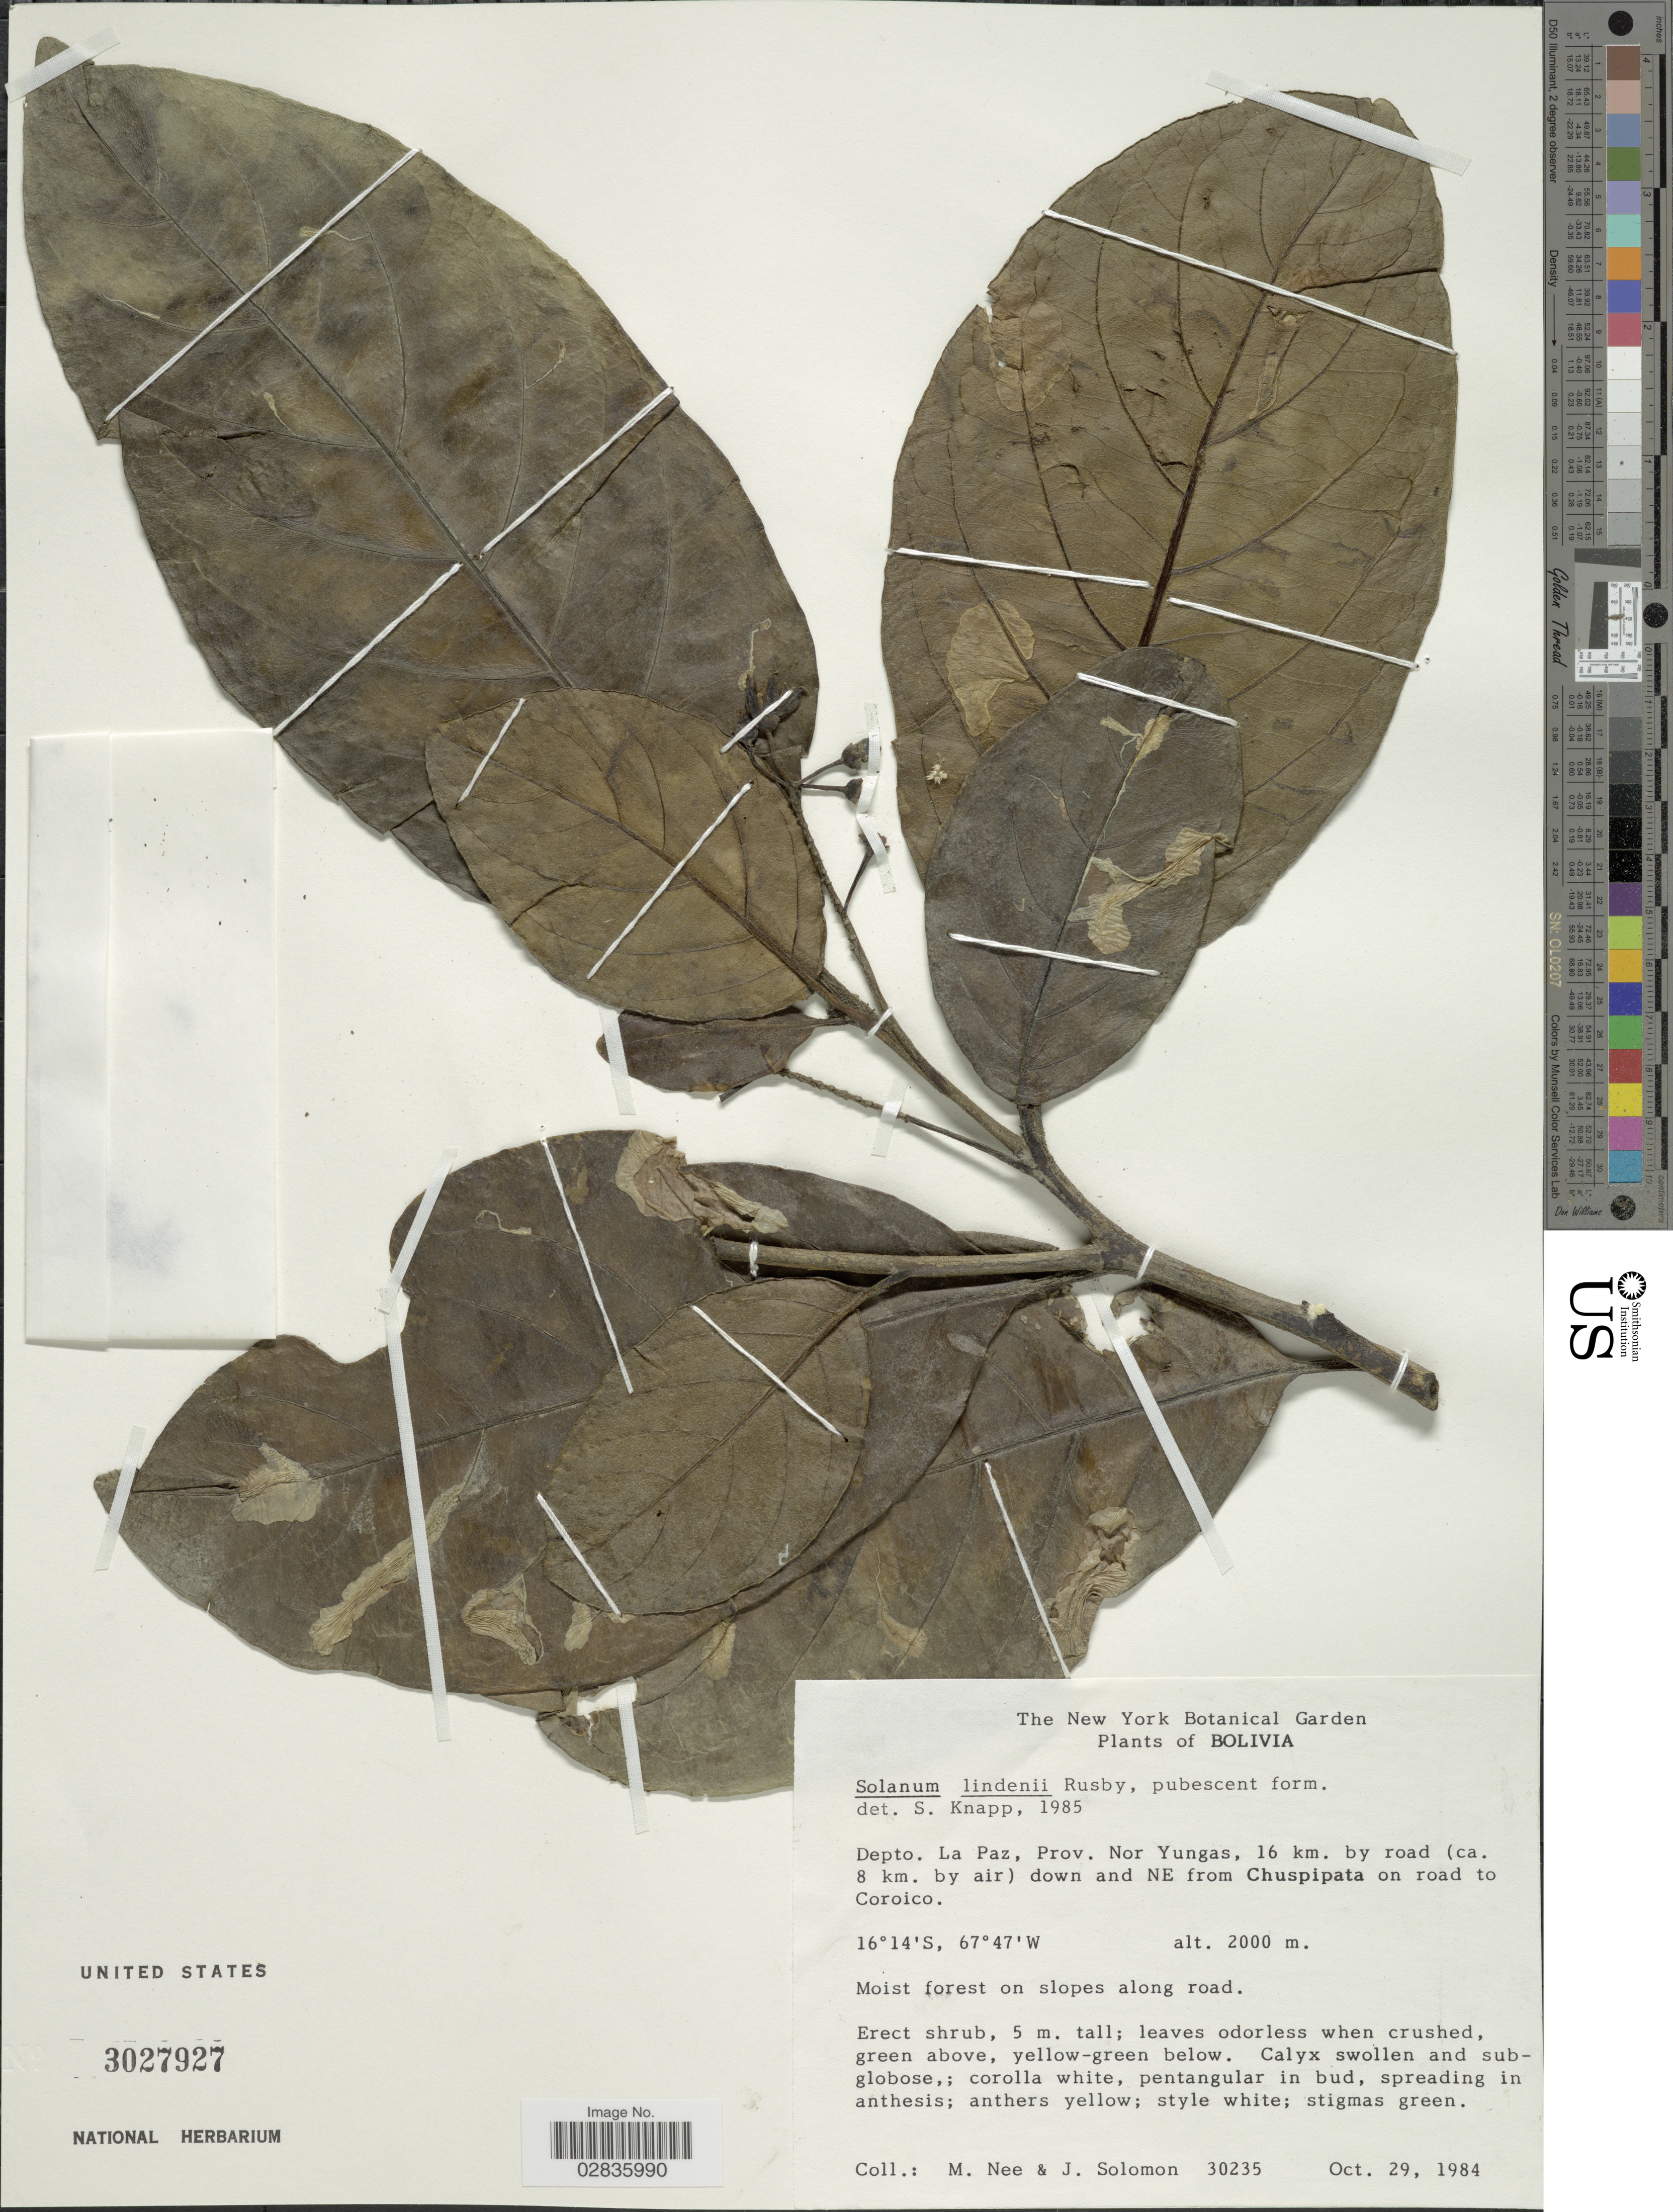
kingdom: Plantae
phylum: Tracheophyta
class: Magnoliopsida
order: Solanales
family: Solanaceae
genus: Solanum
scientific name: Solanum lindenii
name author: Rusby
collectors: M. Nee & J. Solomon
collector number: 30235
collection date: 1984-10-29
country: Bolivia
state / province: La Paz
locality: Depto. La Paz, Prov. Nor Yungas, 16 km. by road (ca. 8 km. by air) down and NE from Chuspipata on road to Coroico.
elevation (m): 2000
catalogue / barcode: US 3027927